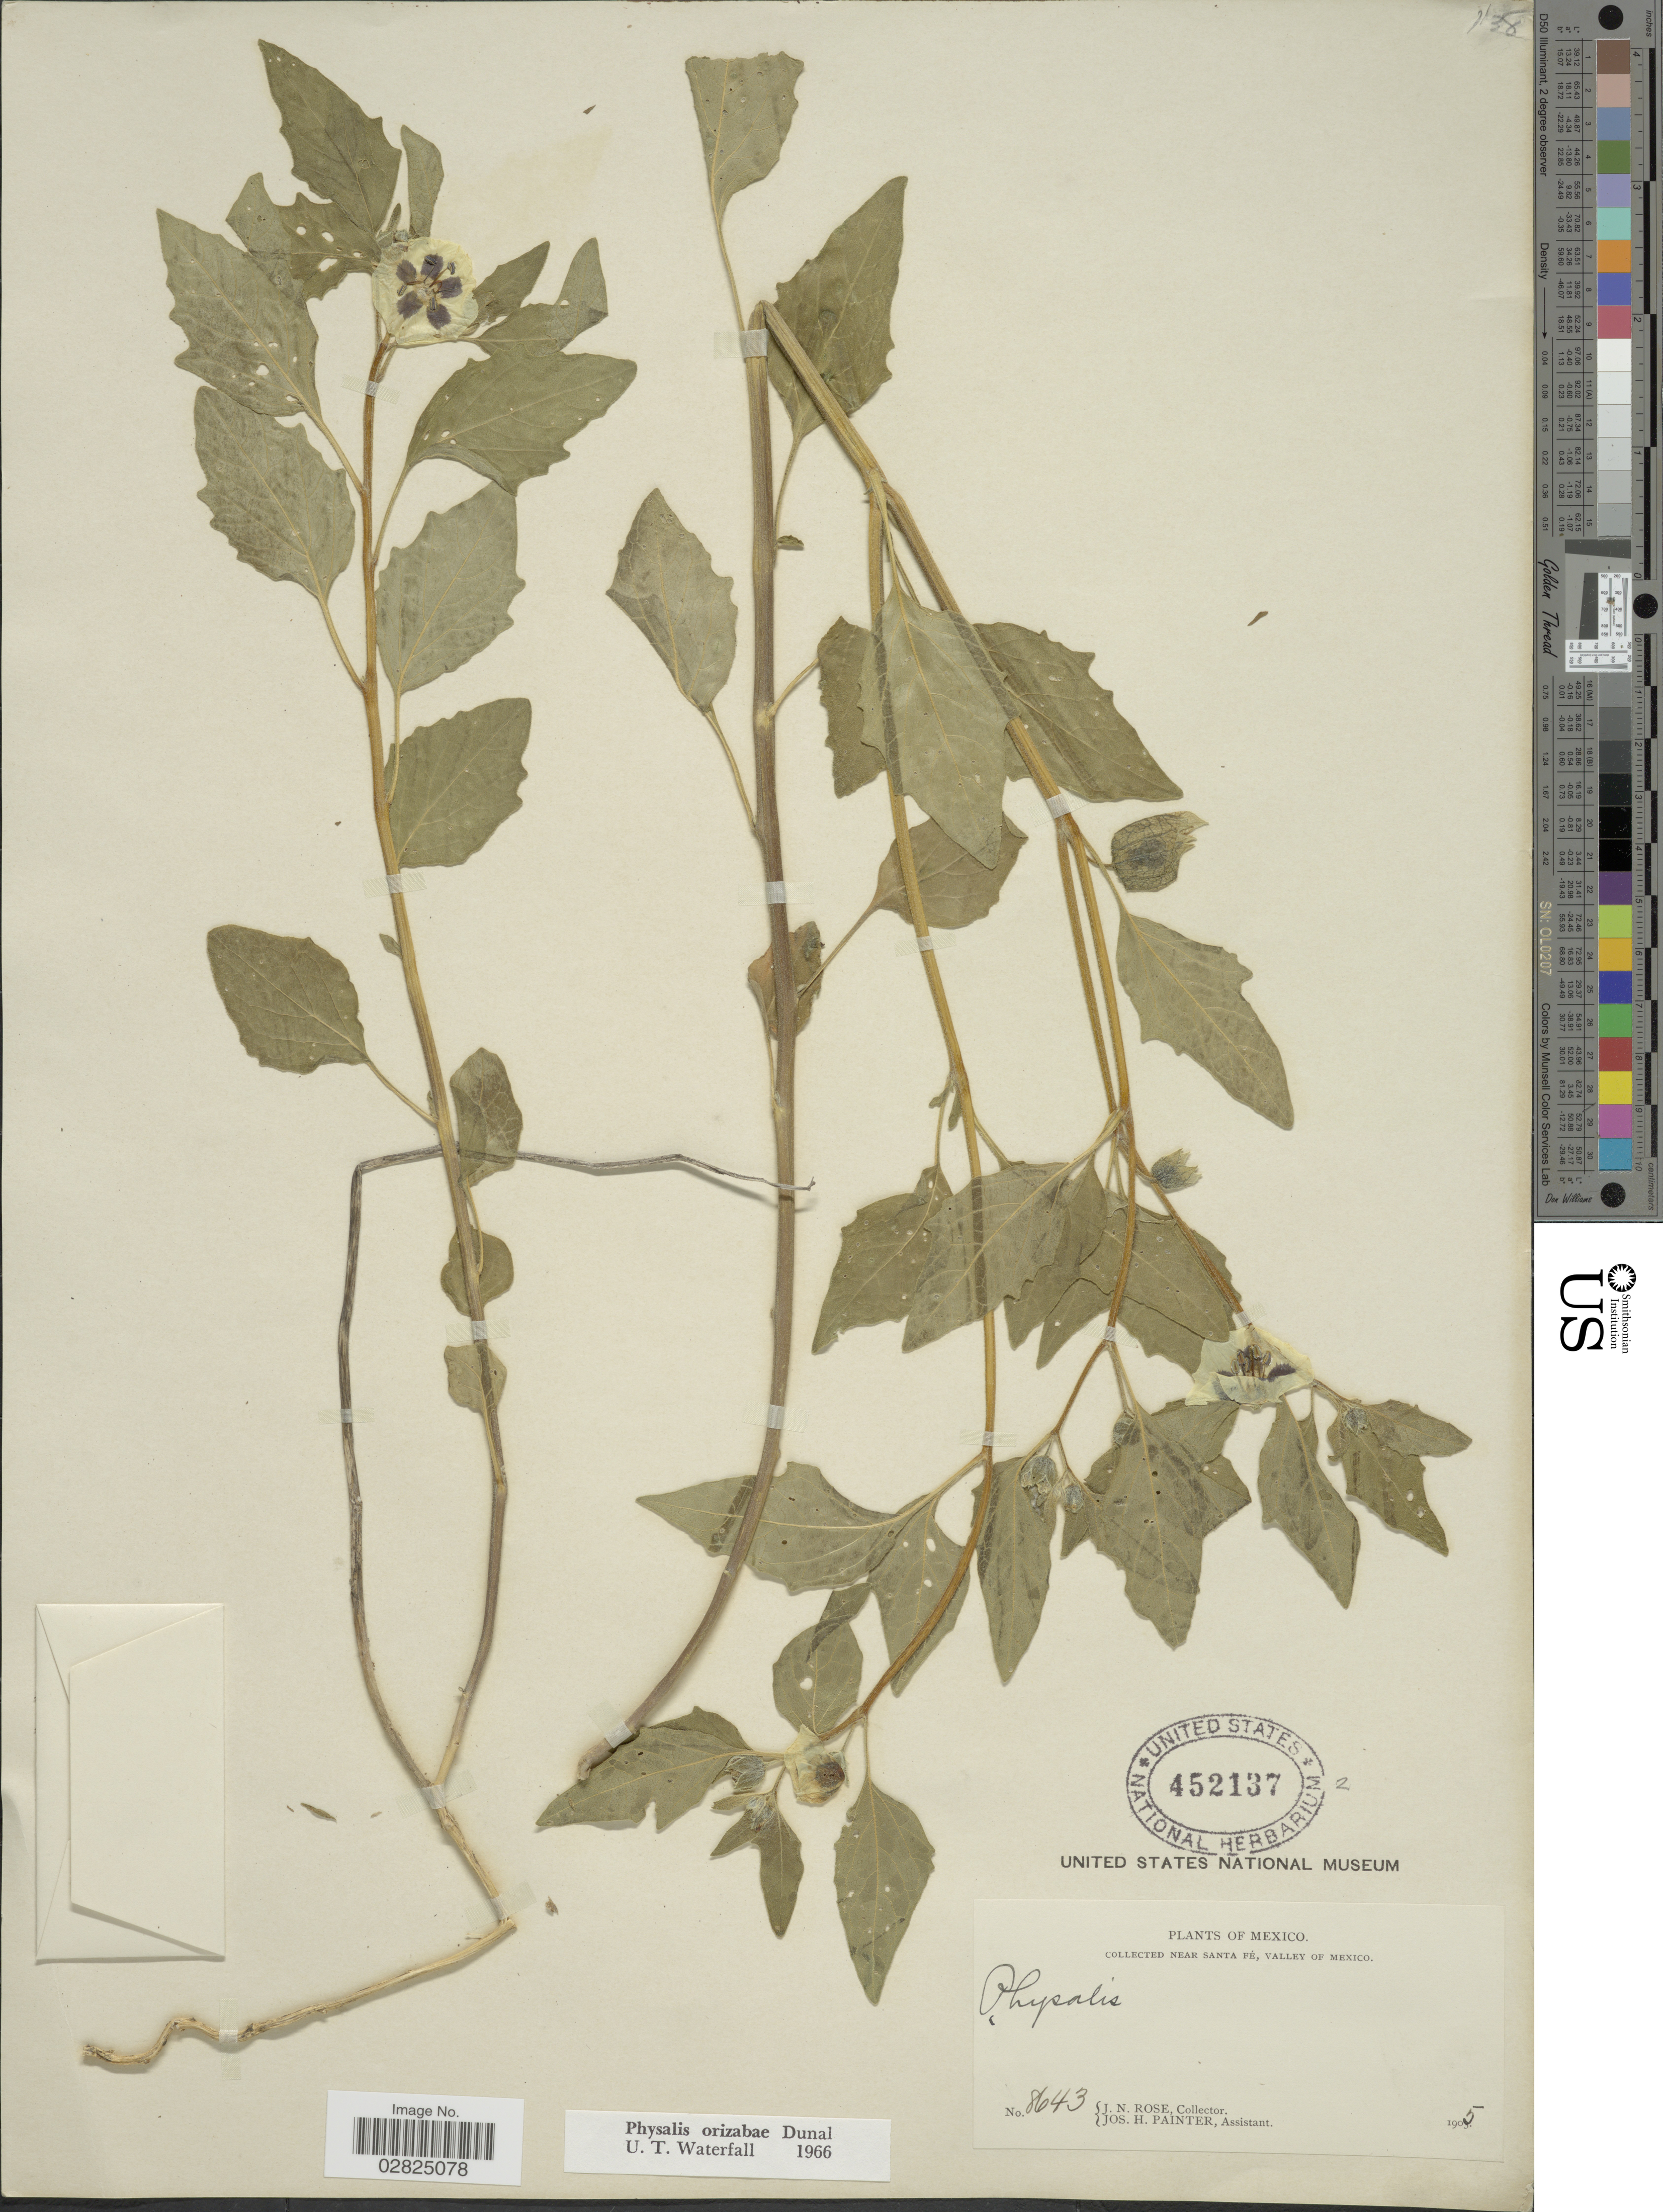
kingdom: Plantae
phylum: Tracheophyta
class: Magnoliopsida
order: Solanales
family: Solanaceae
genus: Physalis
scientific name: Physalis orizabae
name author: Dunal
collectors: J. N. Rose & J. H. Painter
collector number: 8643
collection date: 1905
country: Mexico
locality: Near Santa Fé, Valley of Mexico.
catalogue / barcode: US 452137